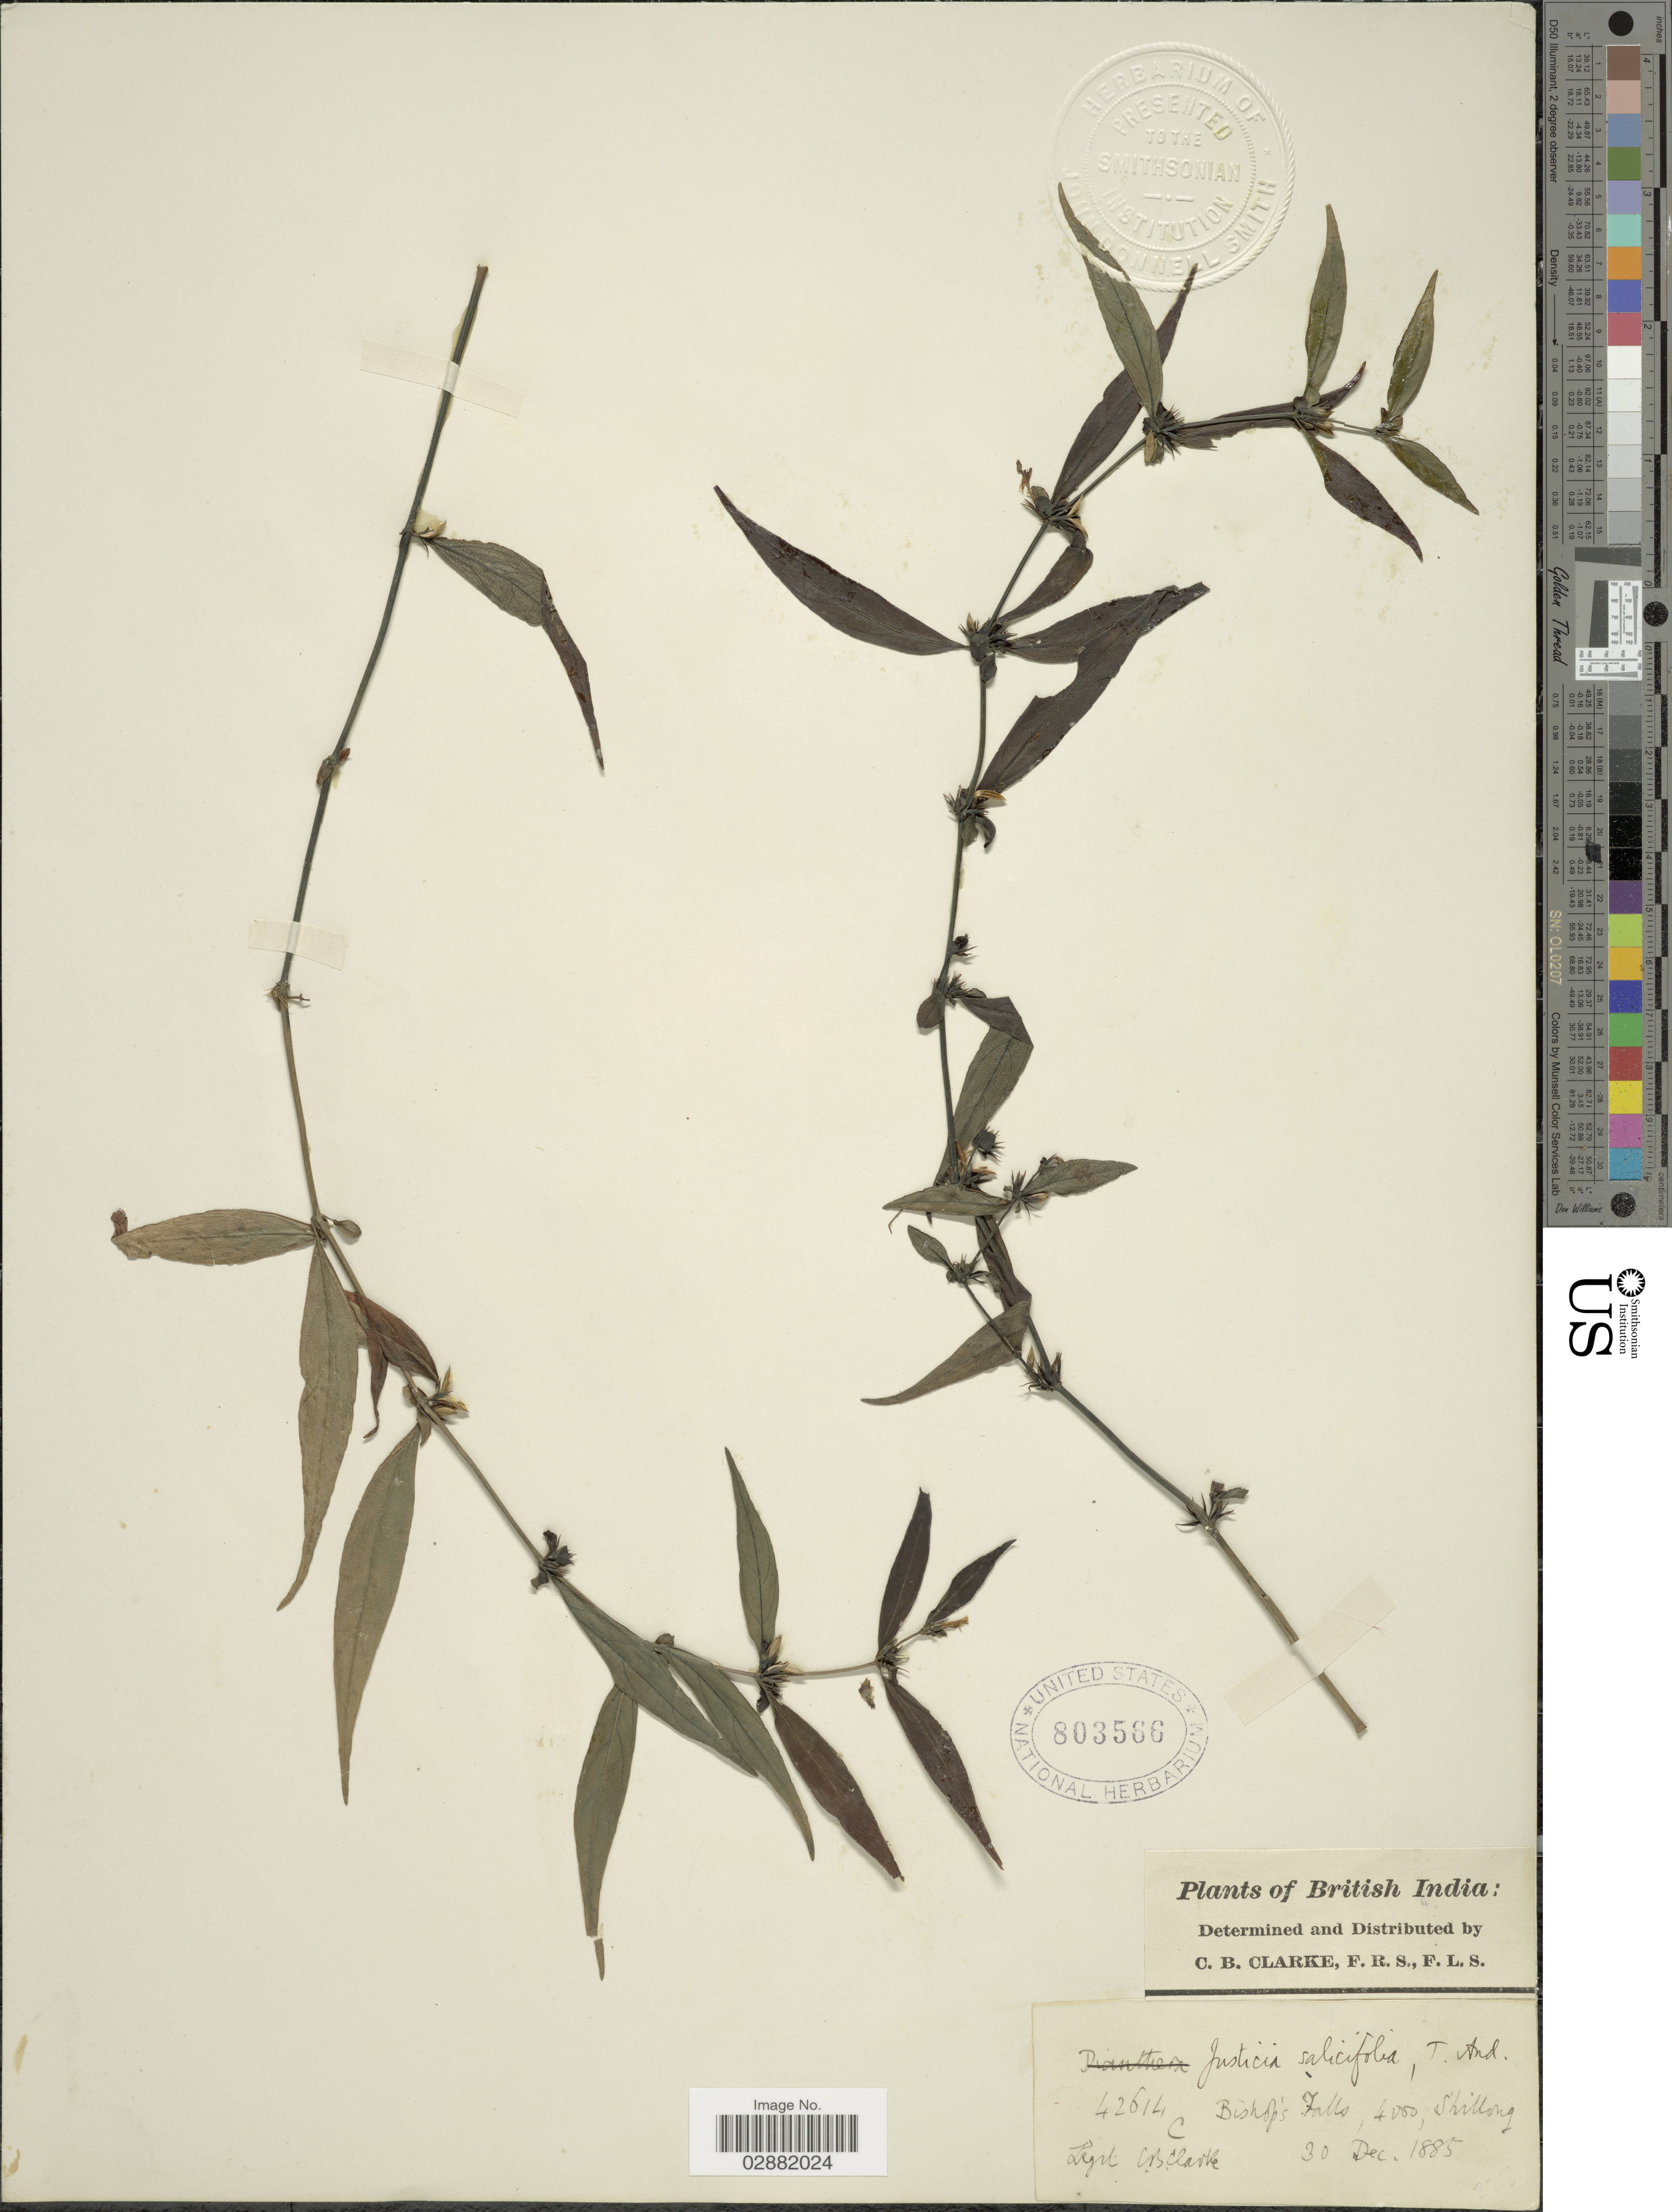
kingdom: Plantae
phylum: Tracheophyta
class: Magnoliopsida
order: Lamiales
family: Acanthaceae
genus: Justicia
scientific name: Justicia salicifolia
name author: T. Anderson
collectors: C. B. Clarke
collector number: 42614C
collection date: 1885-12-30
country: India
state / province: Meghalaya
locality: British India, Bishop's Falls, Shillong.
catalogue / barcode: US 803566